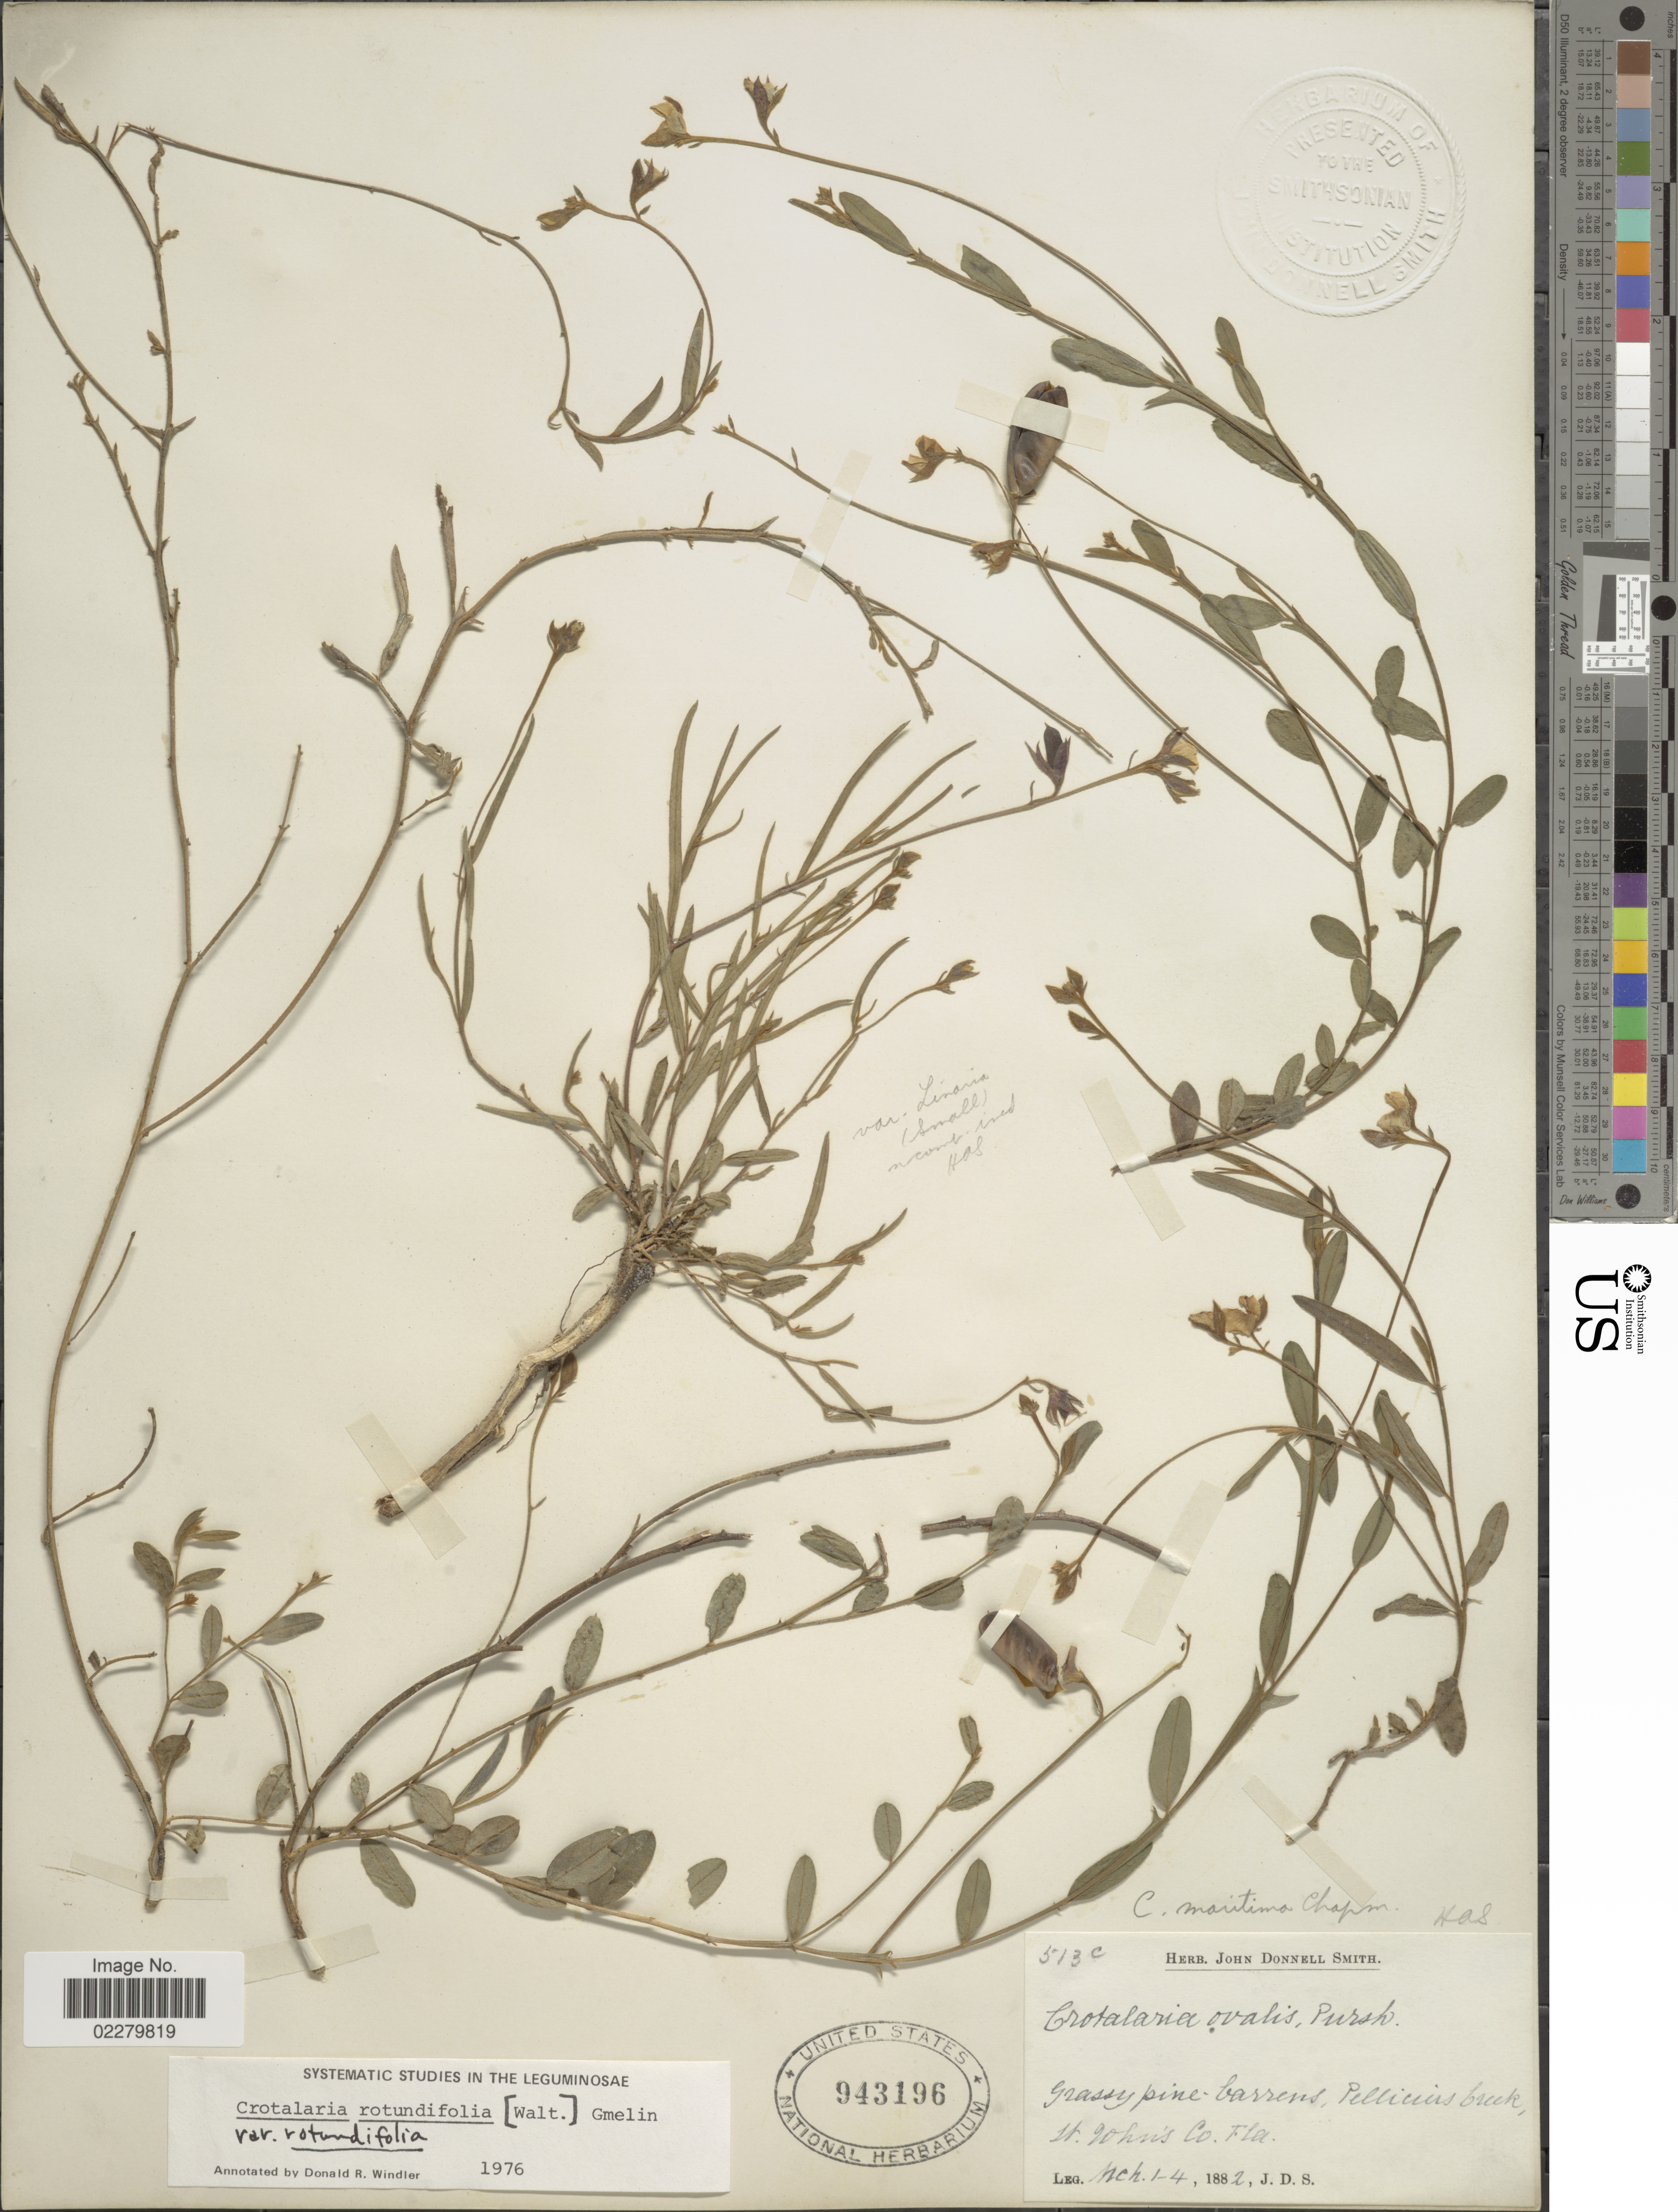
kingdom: Plantae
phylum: Tracheophyta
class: Magnoliopsida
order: Fabales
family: Fabaceae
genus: Crotalaria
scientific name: Crotalaria rotundifolia var. rotundifolia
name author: (Walter) J.F. Gmel.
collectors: J. Donnell Smith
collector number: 513c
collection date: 1882-03-01/1882-03-04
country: United States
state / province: Florida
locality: Grassy pine-barrens, Pellicius Creek, St. John's Co., Fla.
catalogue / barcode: US 943196